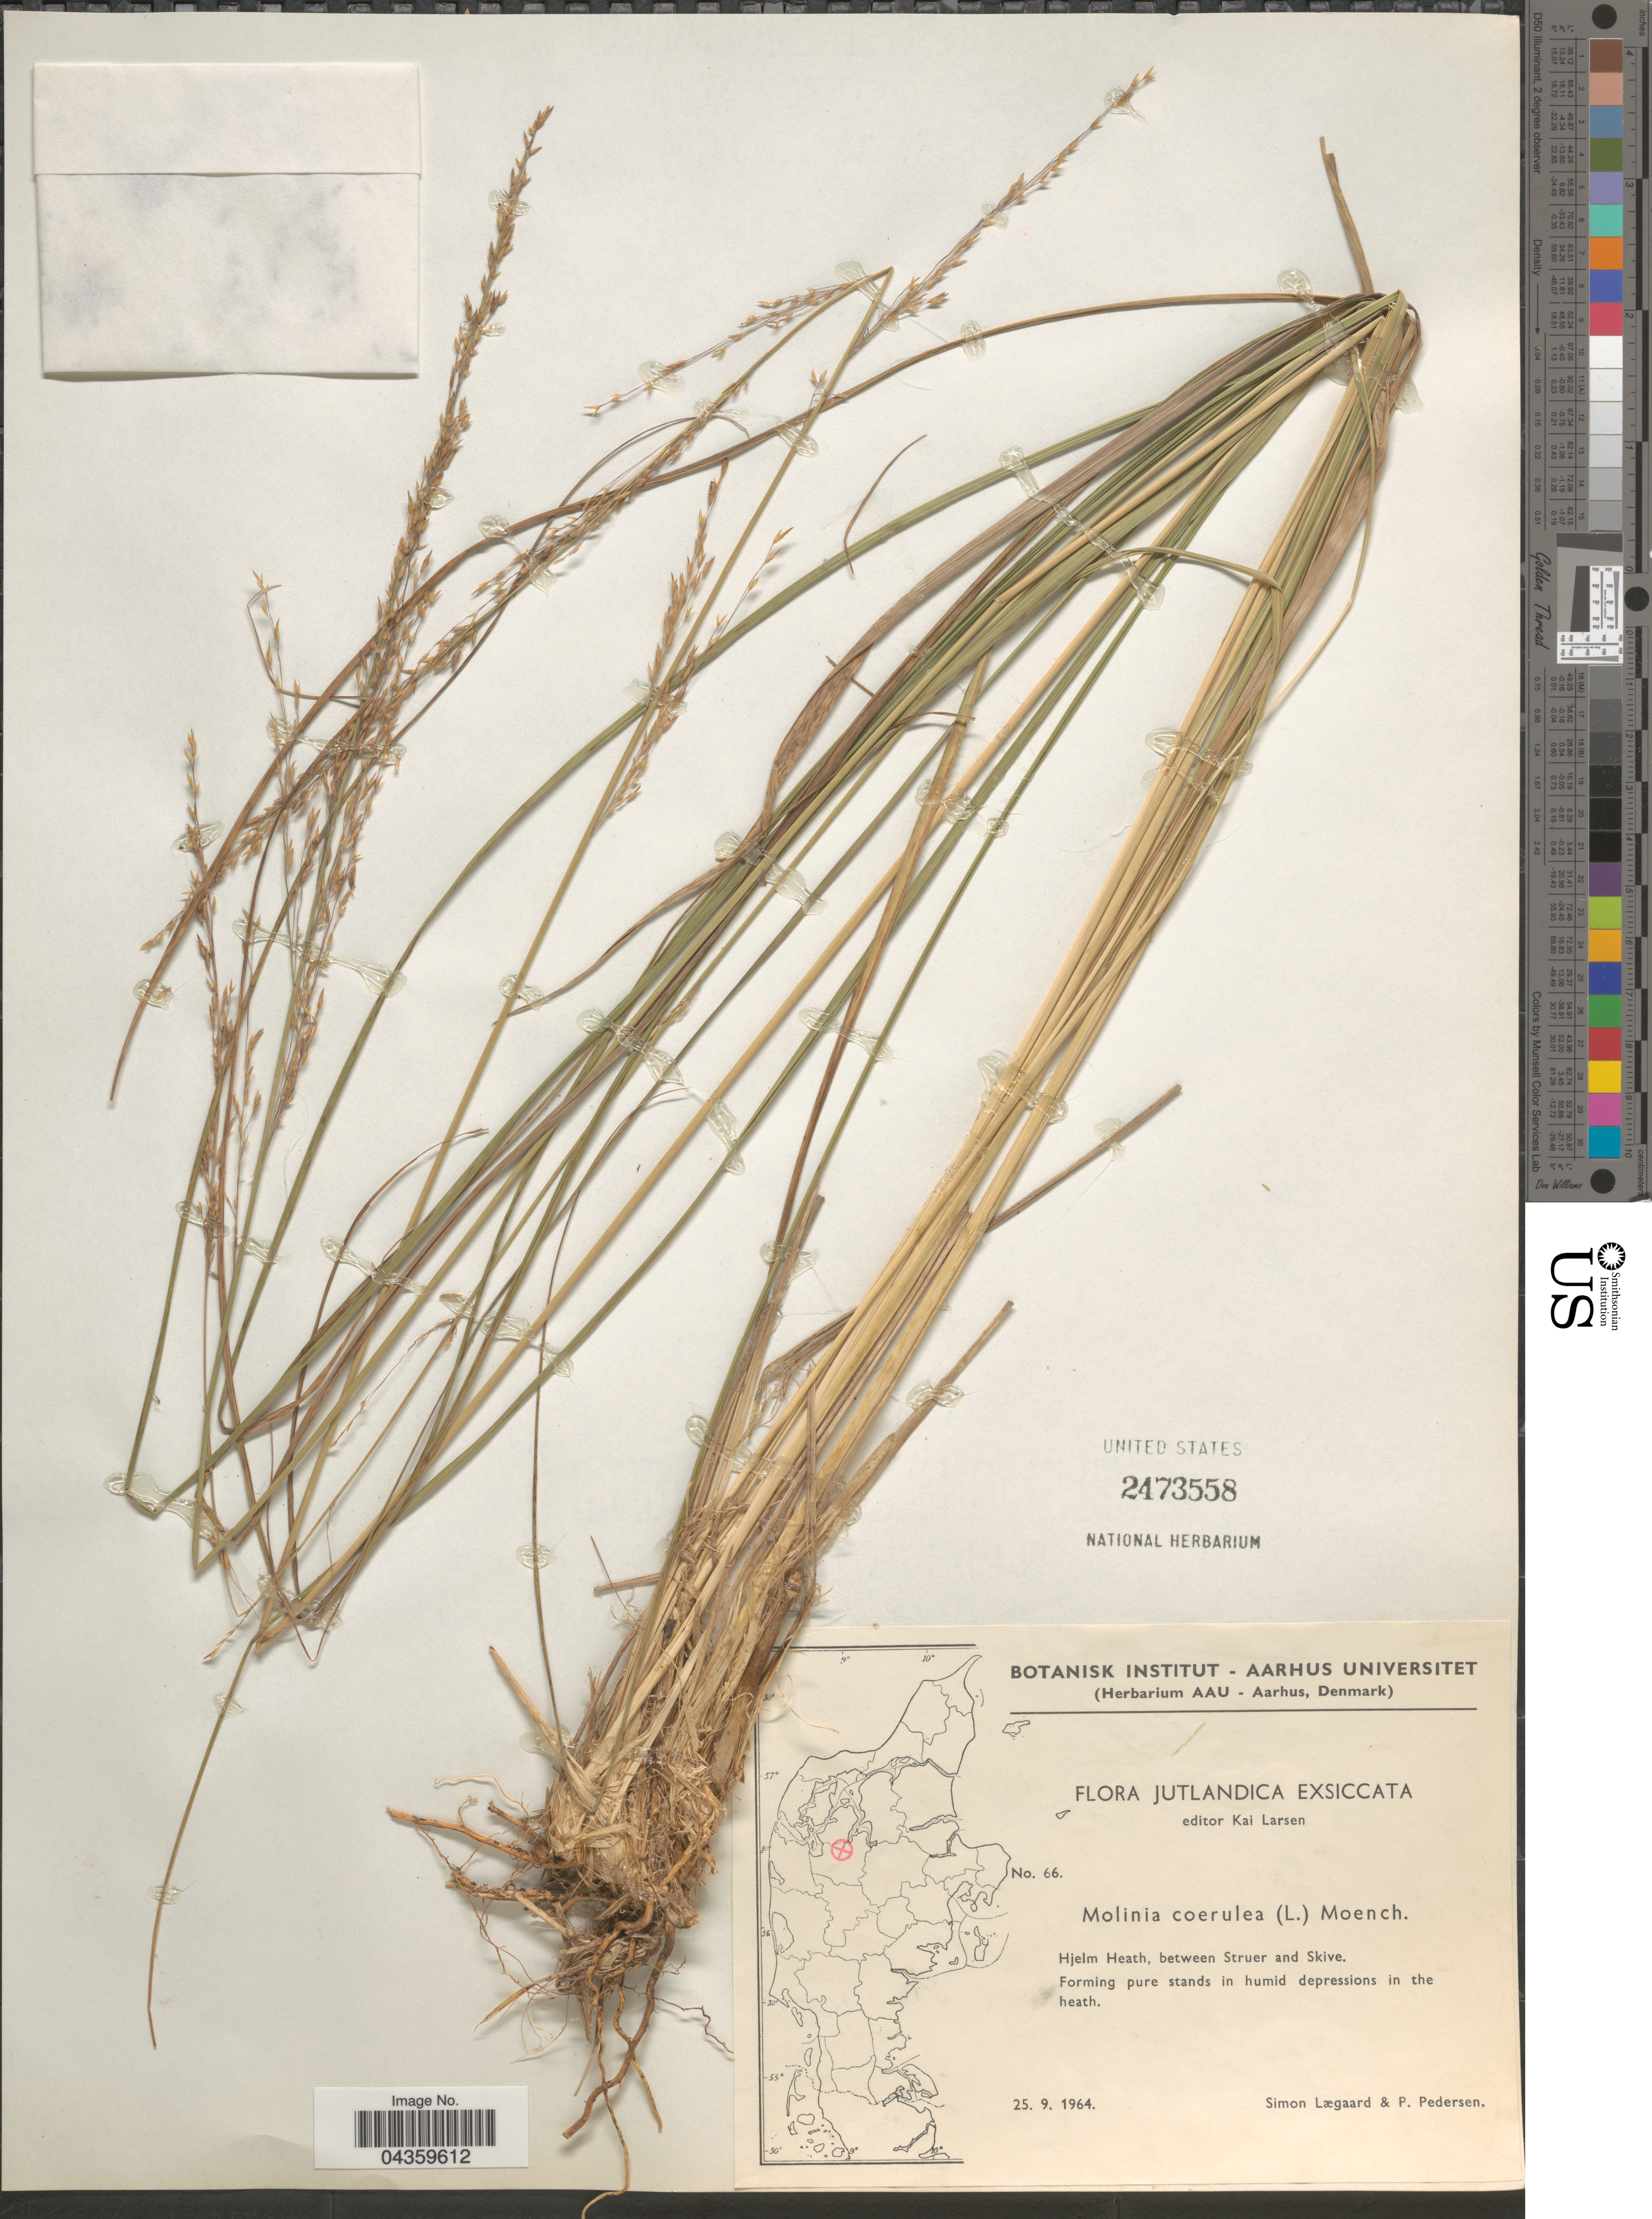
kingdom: Plantae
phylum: Tracheophyta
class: Liliopsida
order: Poales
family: Poaceae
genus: Molinia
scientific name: Molinia caerulea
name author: (L.) Moench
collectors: S. Lægaard & P. Pedersen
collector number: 66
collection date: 1964-09-25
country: Denmark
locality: Hjelm Heath, between Struer and Skive.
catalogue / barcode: US 2473558